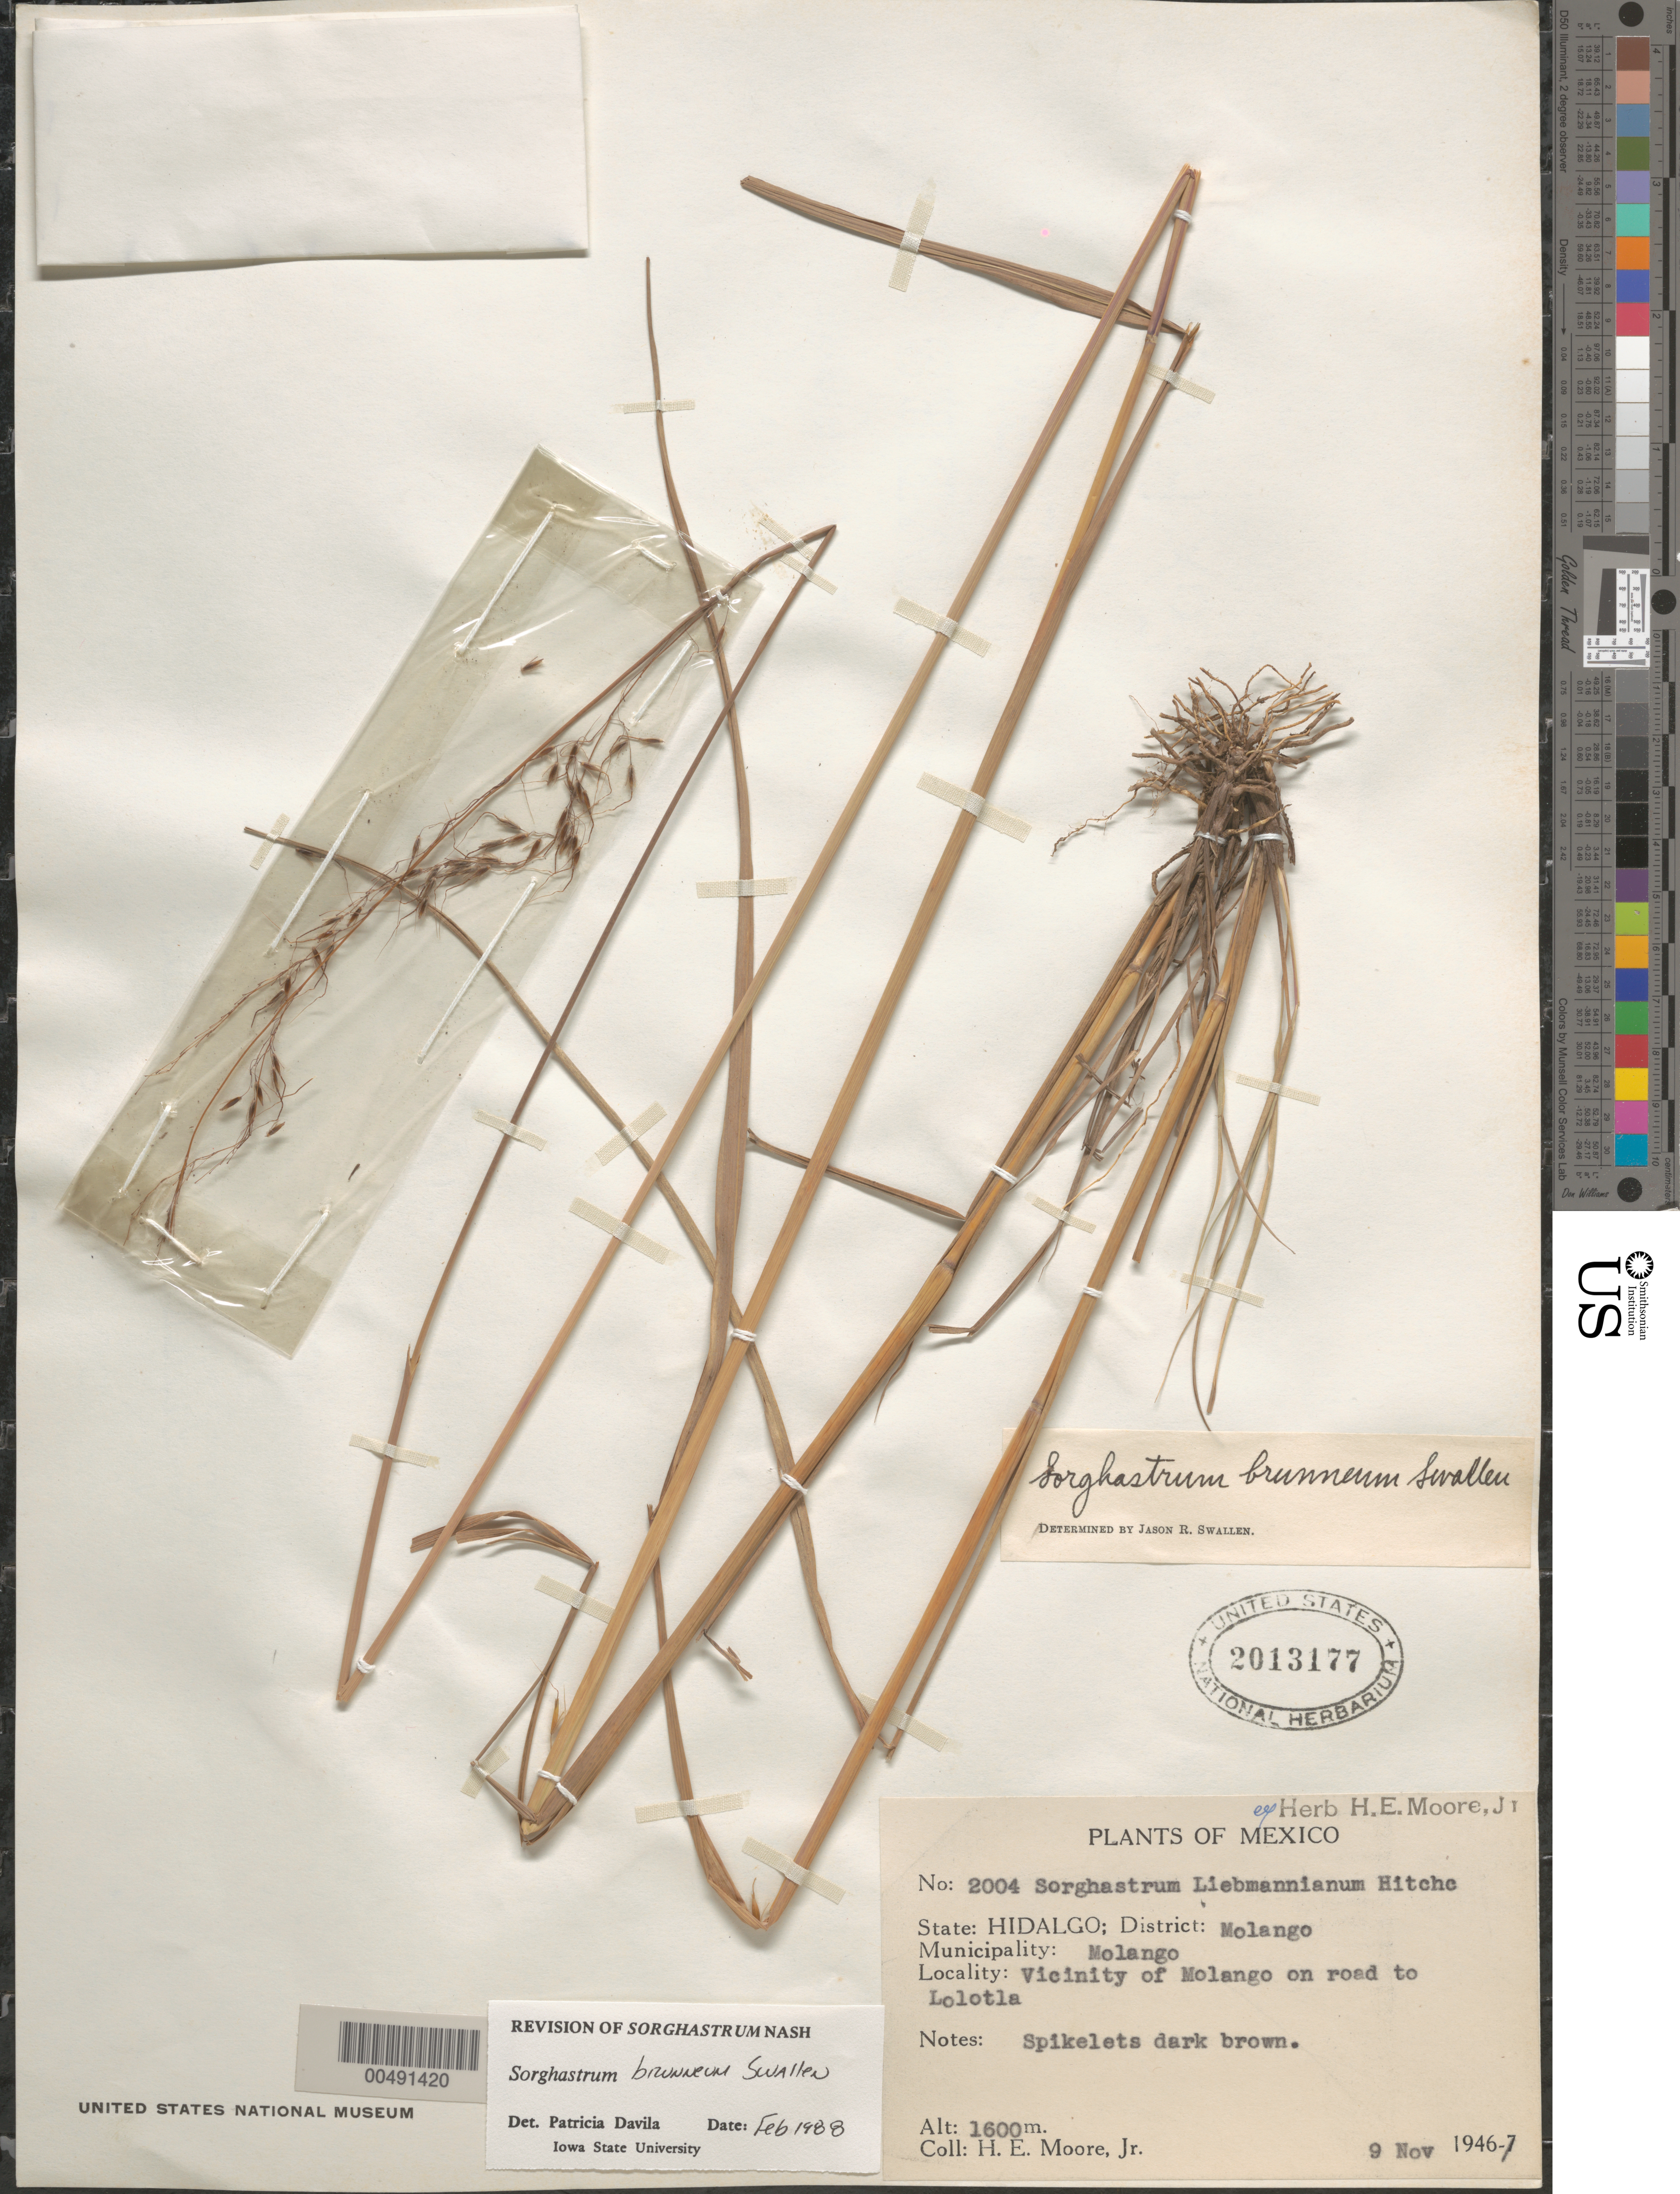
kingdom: Plantae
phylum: Tracheophyta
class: Liliopsida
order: Poales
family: Poaceae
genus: Sorghastrum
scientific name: Sorghastrum brunneum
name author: Swallen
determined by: Dávila, P. D.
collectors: H. E. Moore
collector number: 2004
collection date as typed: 9 Nov 1946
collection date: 1946-11-09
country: Mexico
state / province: Hidalgo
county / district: Molango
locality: Dist of Molango, vicinity of Molango on rd to Lolotla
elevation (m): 1600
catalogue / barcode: US 2013177